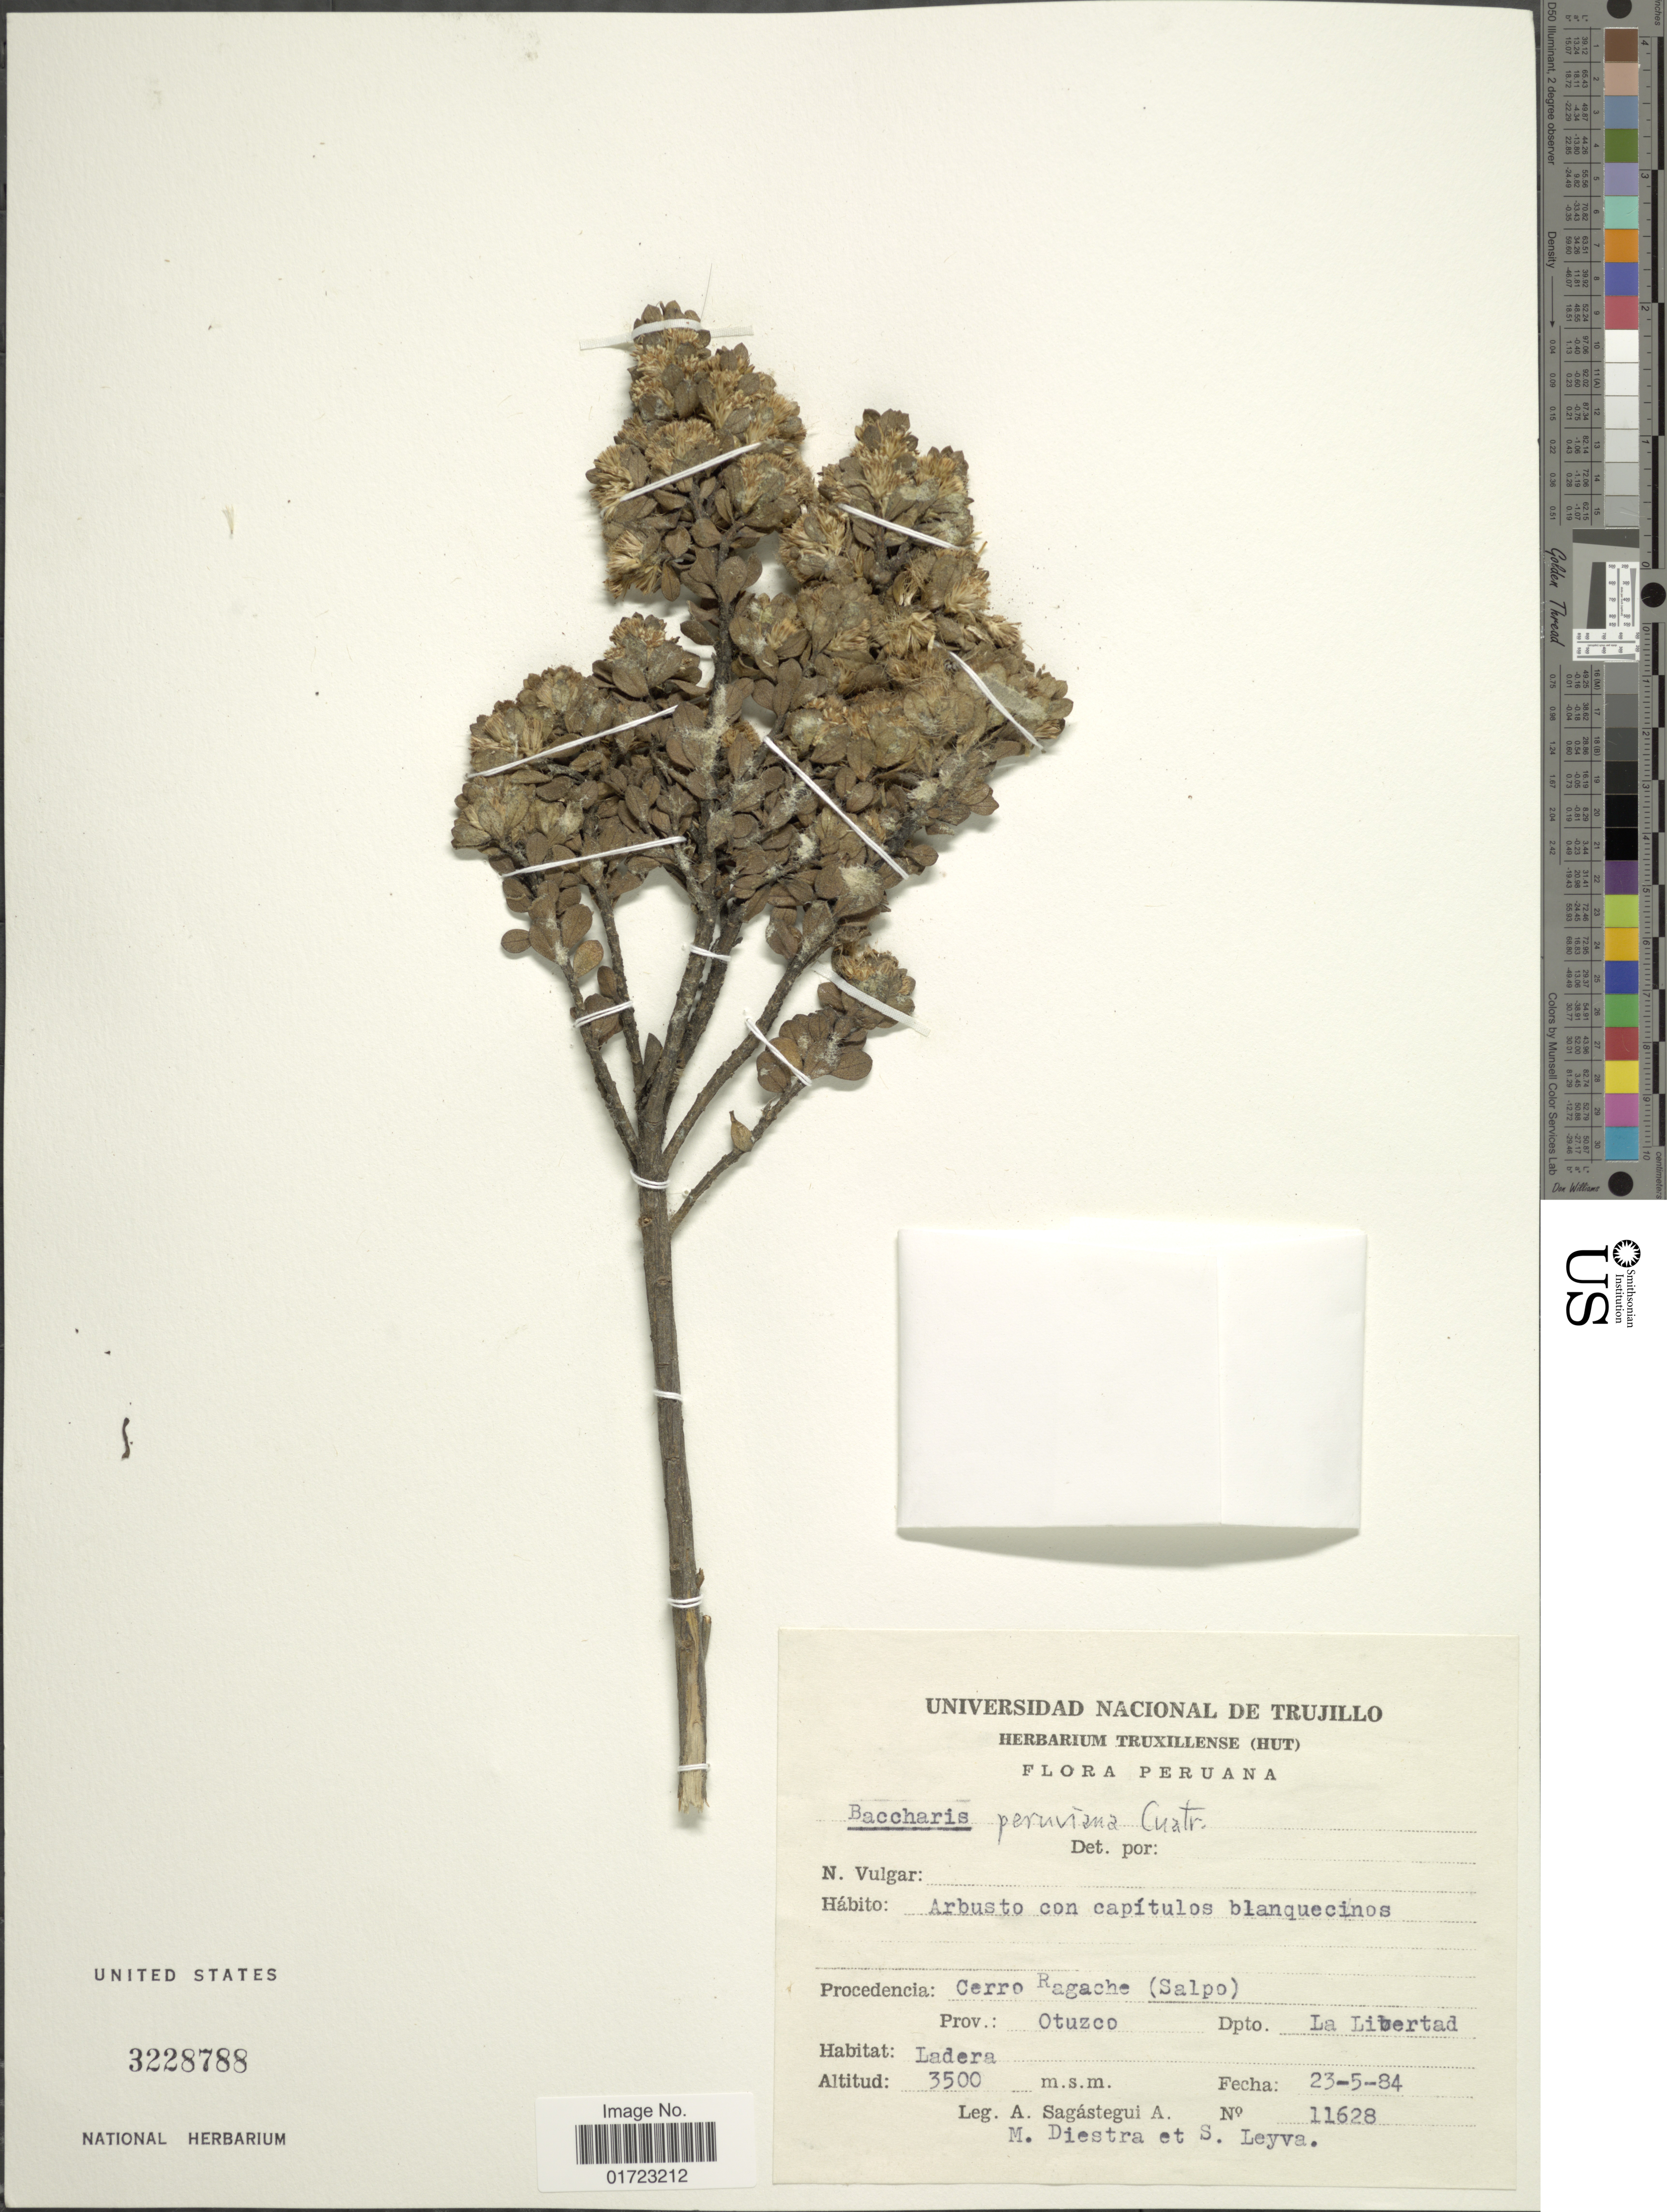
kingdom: Plantae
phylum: Tracheophyta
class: Magnoliopsida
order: Asterales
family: Asteraceae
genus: Baccharis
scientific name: Baccharis peruviana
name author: Cuatrec.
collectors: A. Sagástegui A., M. Diestra & S. Leyva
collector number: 11628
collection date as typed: Transcribed d/m/y: 23/5/84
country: Peru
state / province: La Libertad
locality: Cerro ragache (Salpo). Prov. Otuzco.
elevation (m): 3500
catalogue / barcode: US 3228788